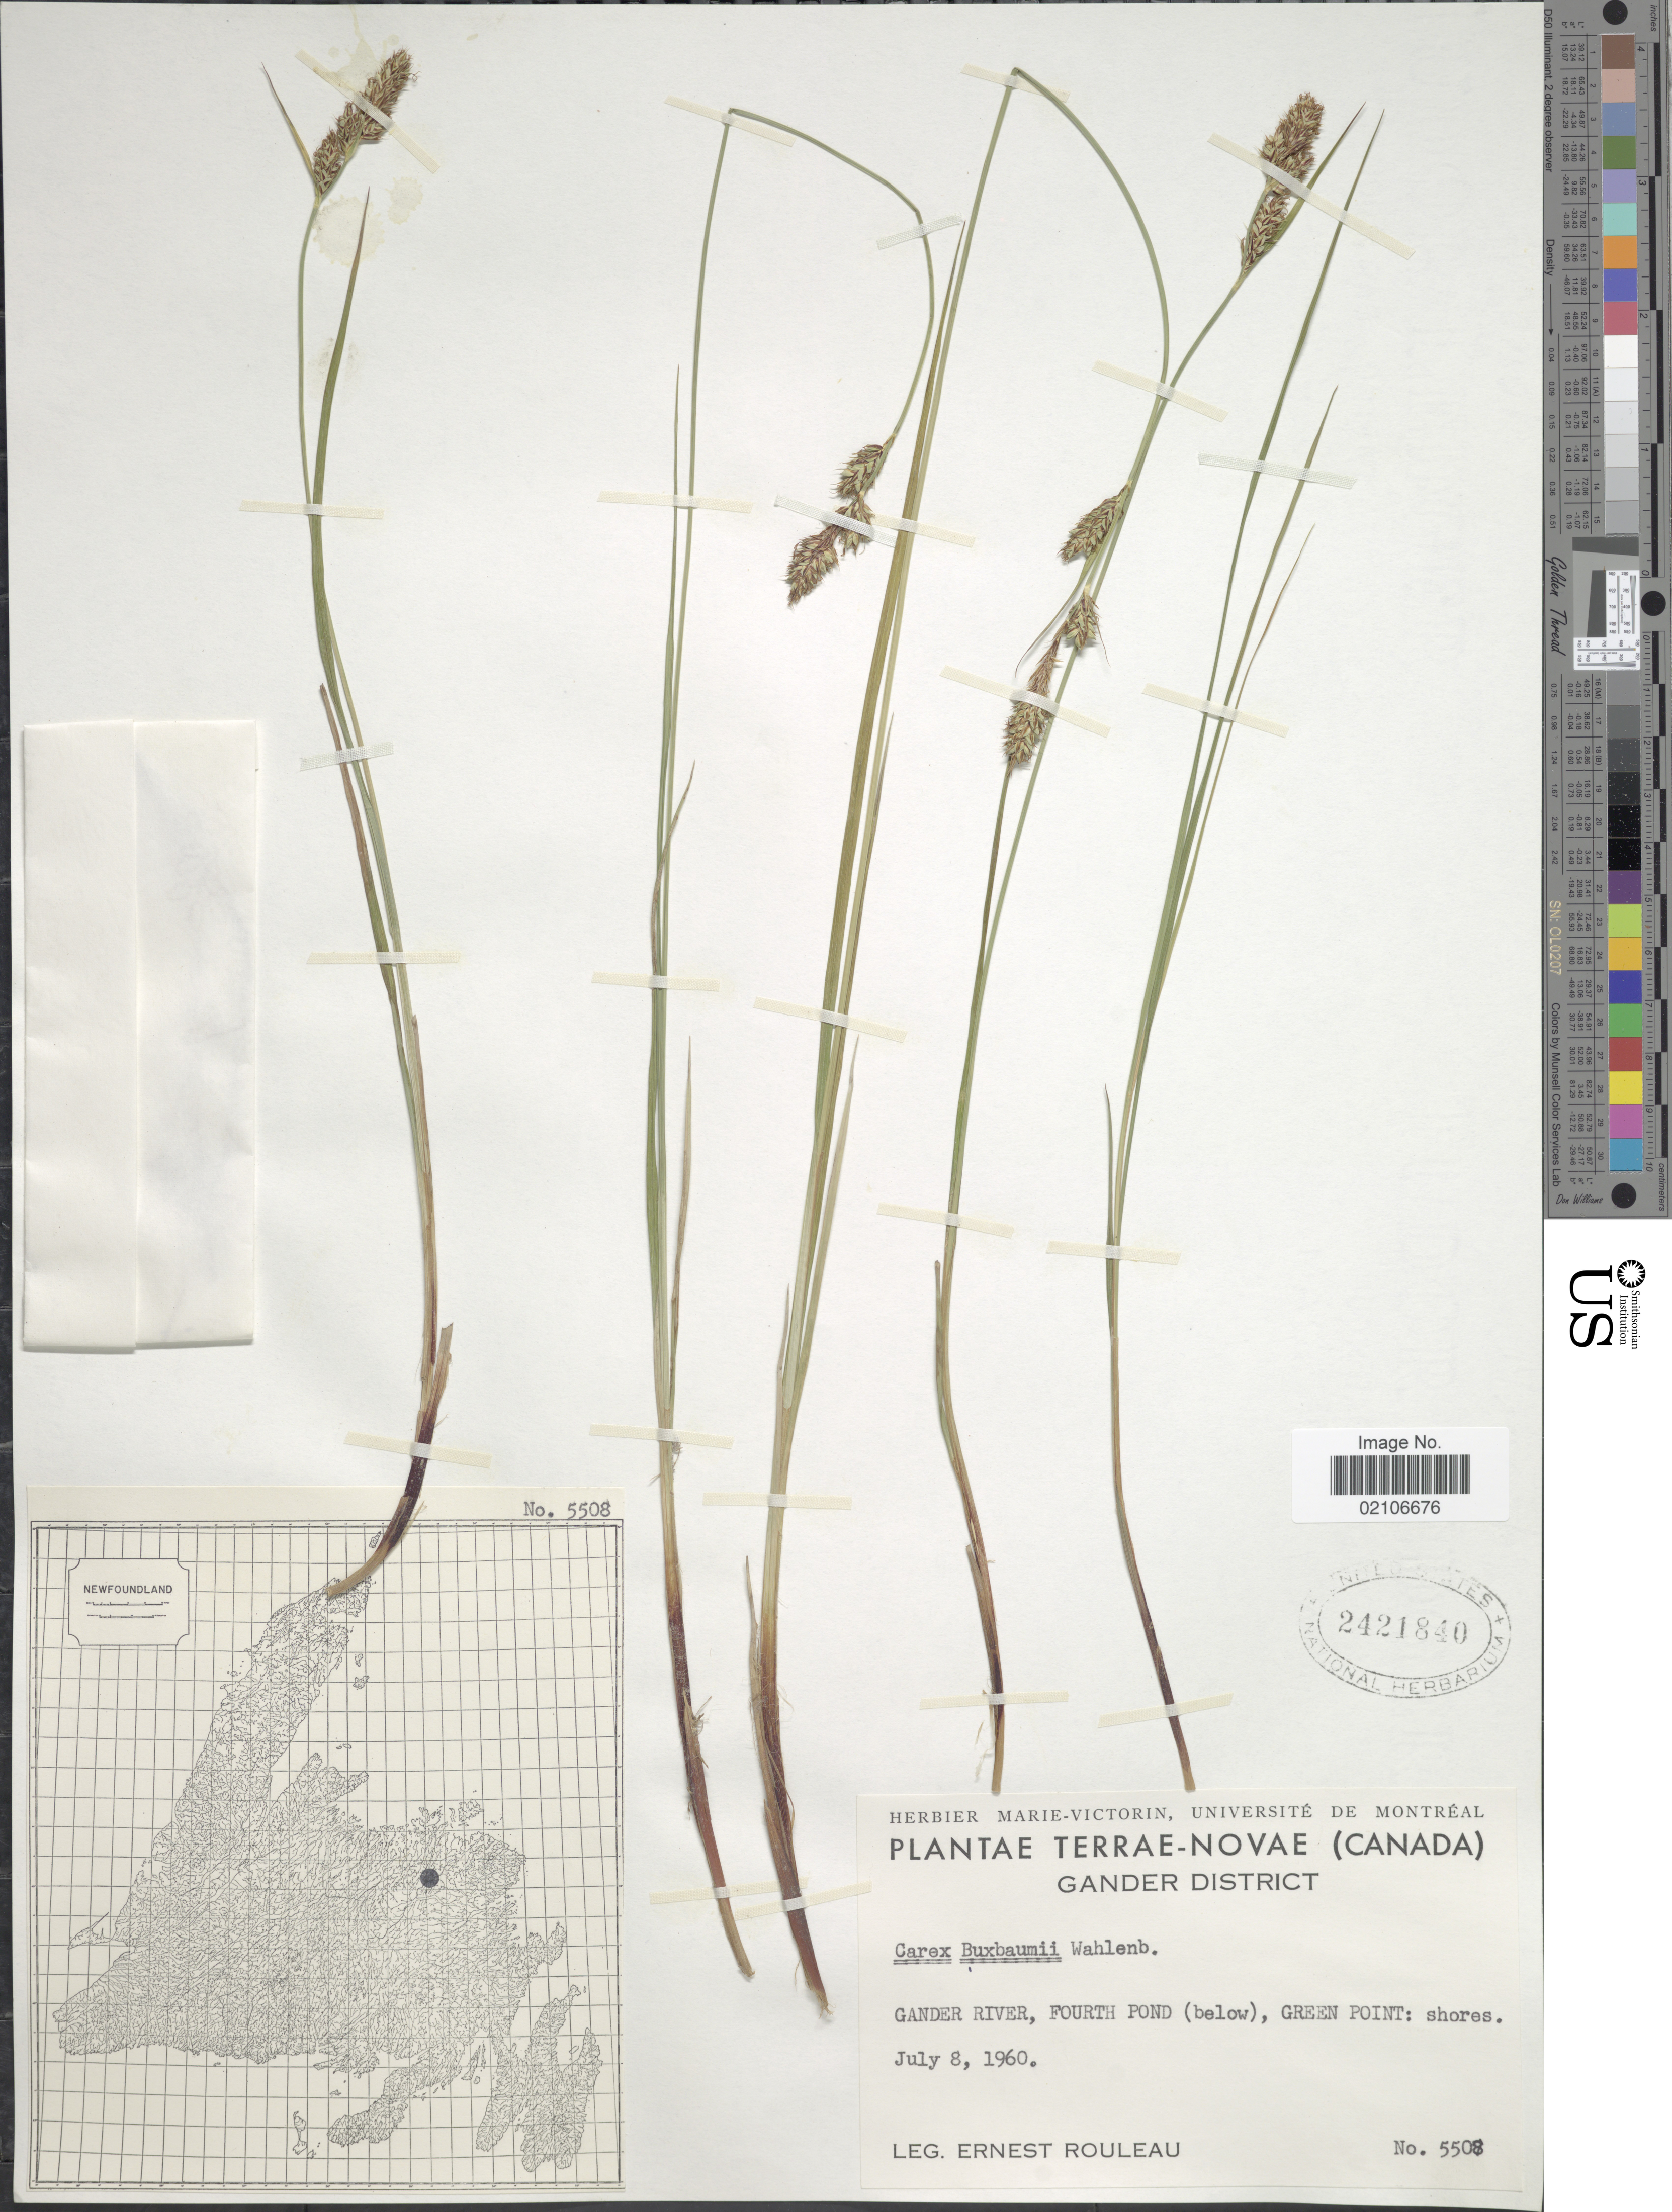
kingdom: Plantae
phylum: Tracheophyta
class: Liliopsida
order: Poales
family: Cyperaceae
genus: Carex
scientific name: Carex buxbaumii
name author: Wahlenb.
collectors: E. Rouleau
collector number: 5508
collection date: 1960-07-08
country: Canada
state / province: Newfoundland and Labrador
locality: Terrae-Novae, Gander District, Gander River, Fourth Pond (below), Green Point: shores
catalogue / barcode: US 2421840